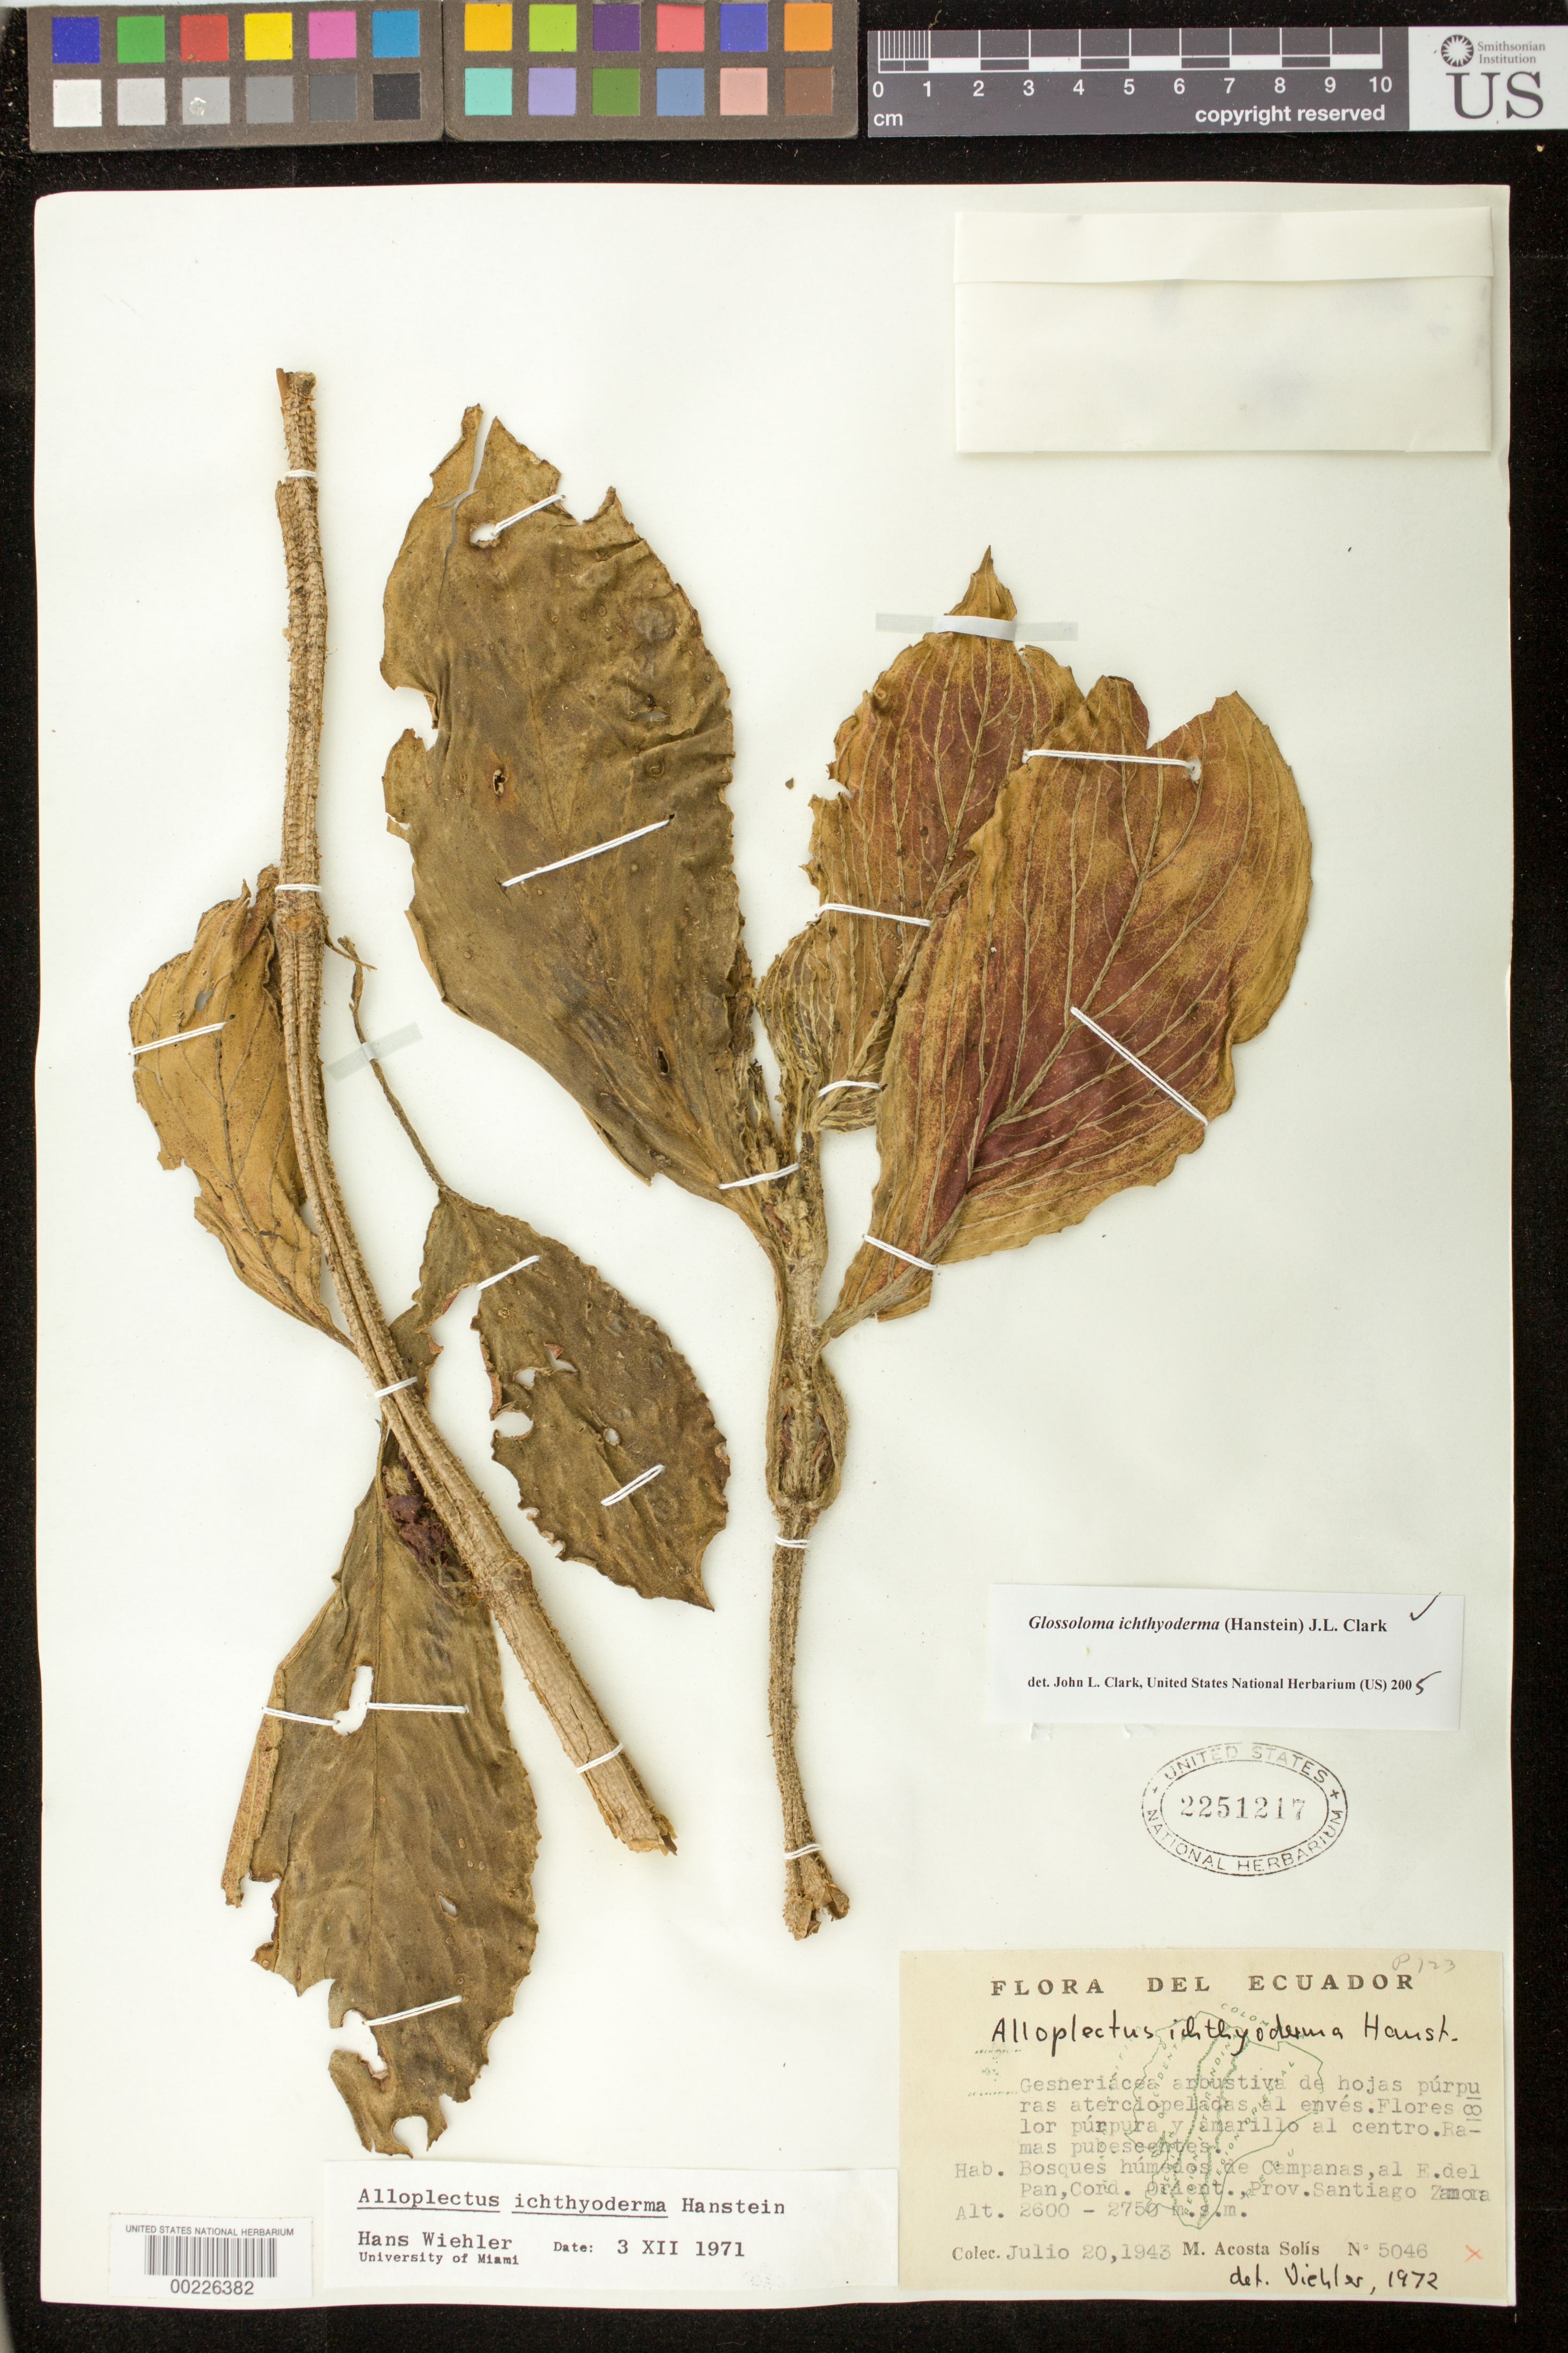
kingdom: Plantae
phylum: Tracheophyta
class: Magnoliopsida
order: Lamiales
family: Gesneriaceae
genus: Glossoloma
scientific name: Glossoloma ichthyoderma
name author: (Hanst.) J.L. Clark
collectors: M. Acosta Solis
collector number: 5046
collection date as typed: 20 Jul 1943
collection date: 1943-07-20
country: Ecuador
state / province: Morona-Santiago / Zamora-Chinchipe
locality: E del Pan, Cordillera Oriental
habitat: Humid forest of campanas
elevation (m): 2600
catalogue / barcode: US 2251217